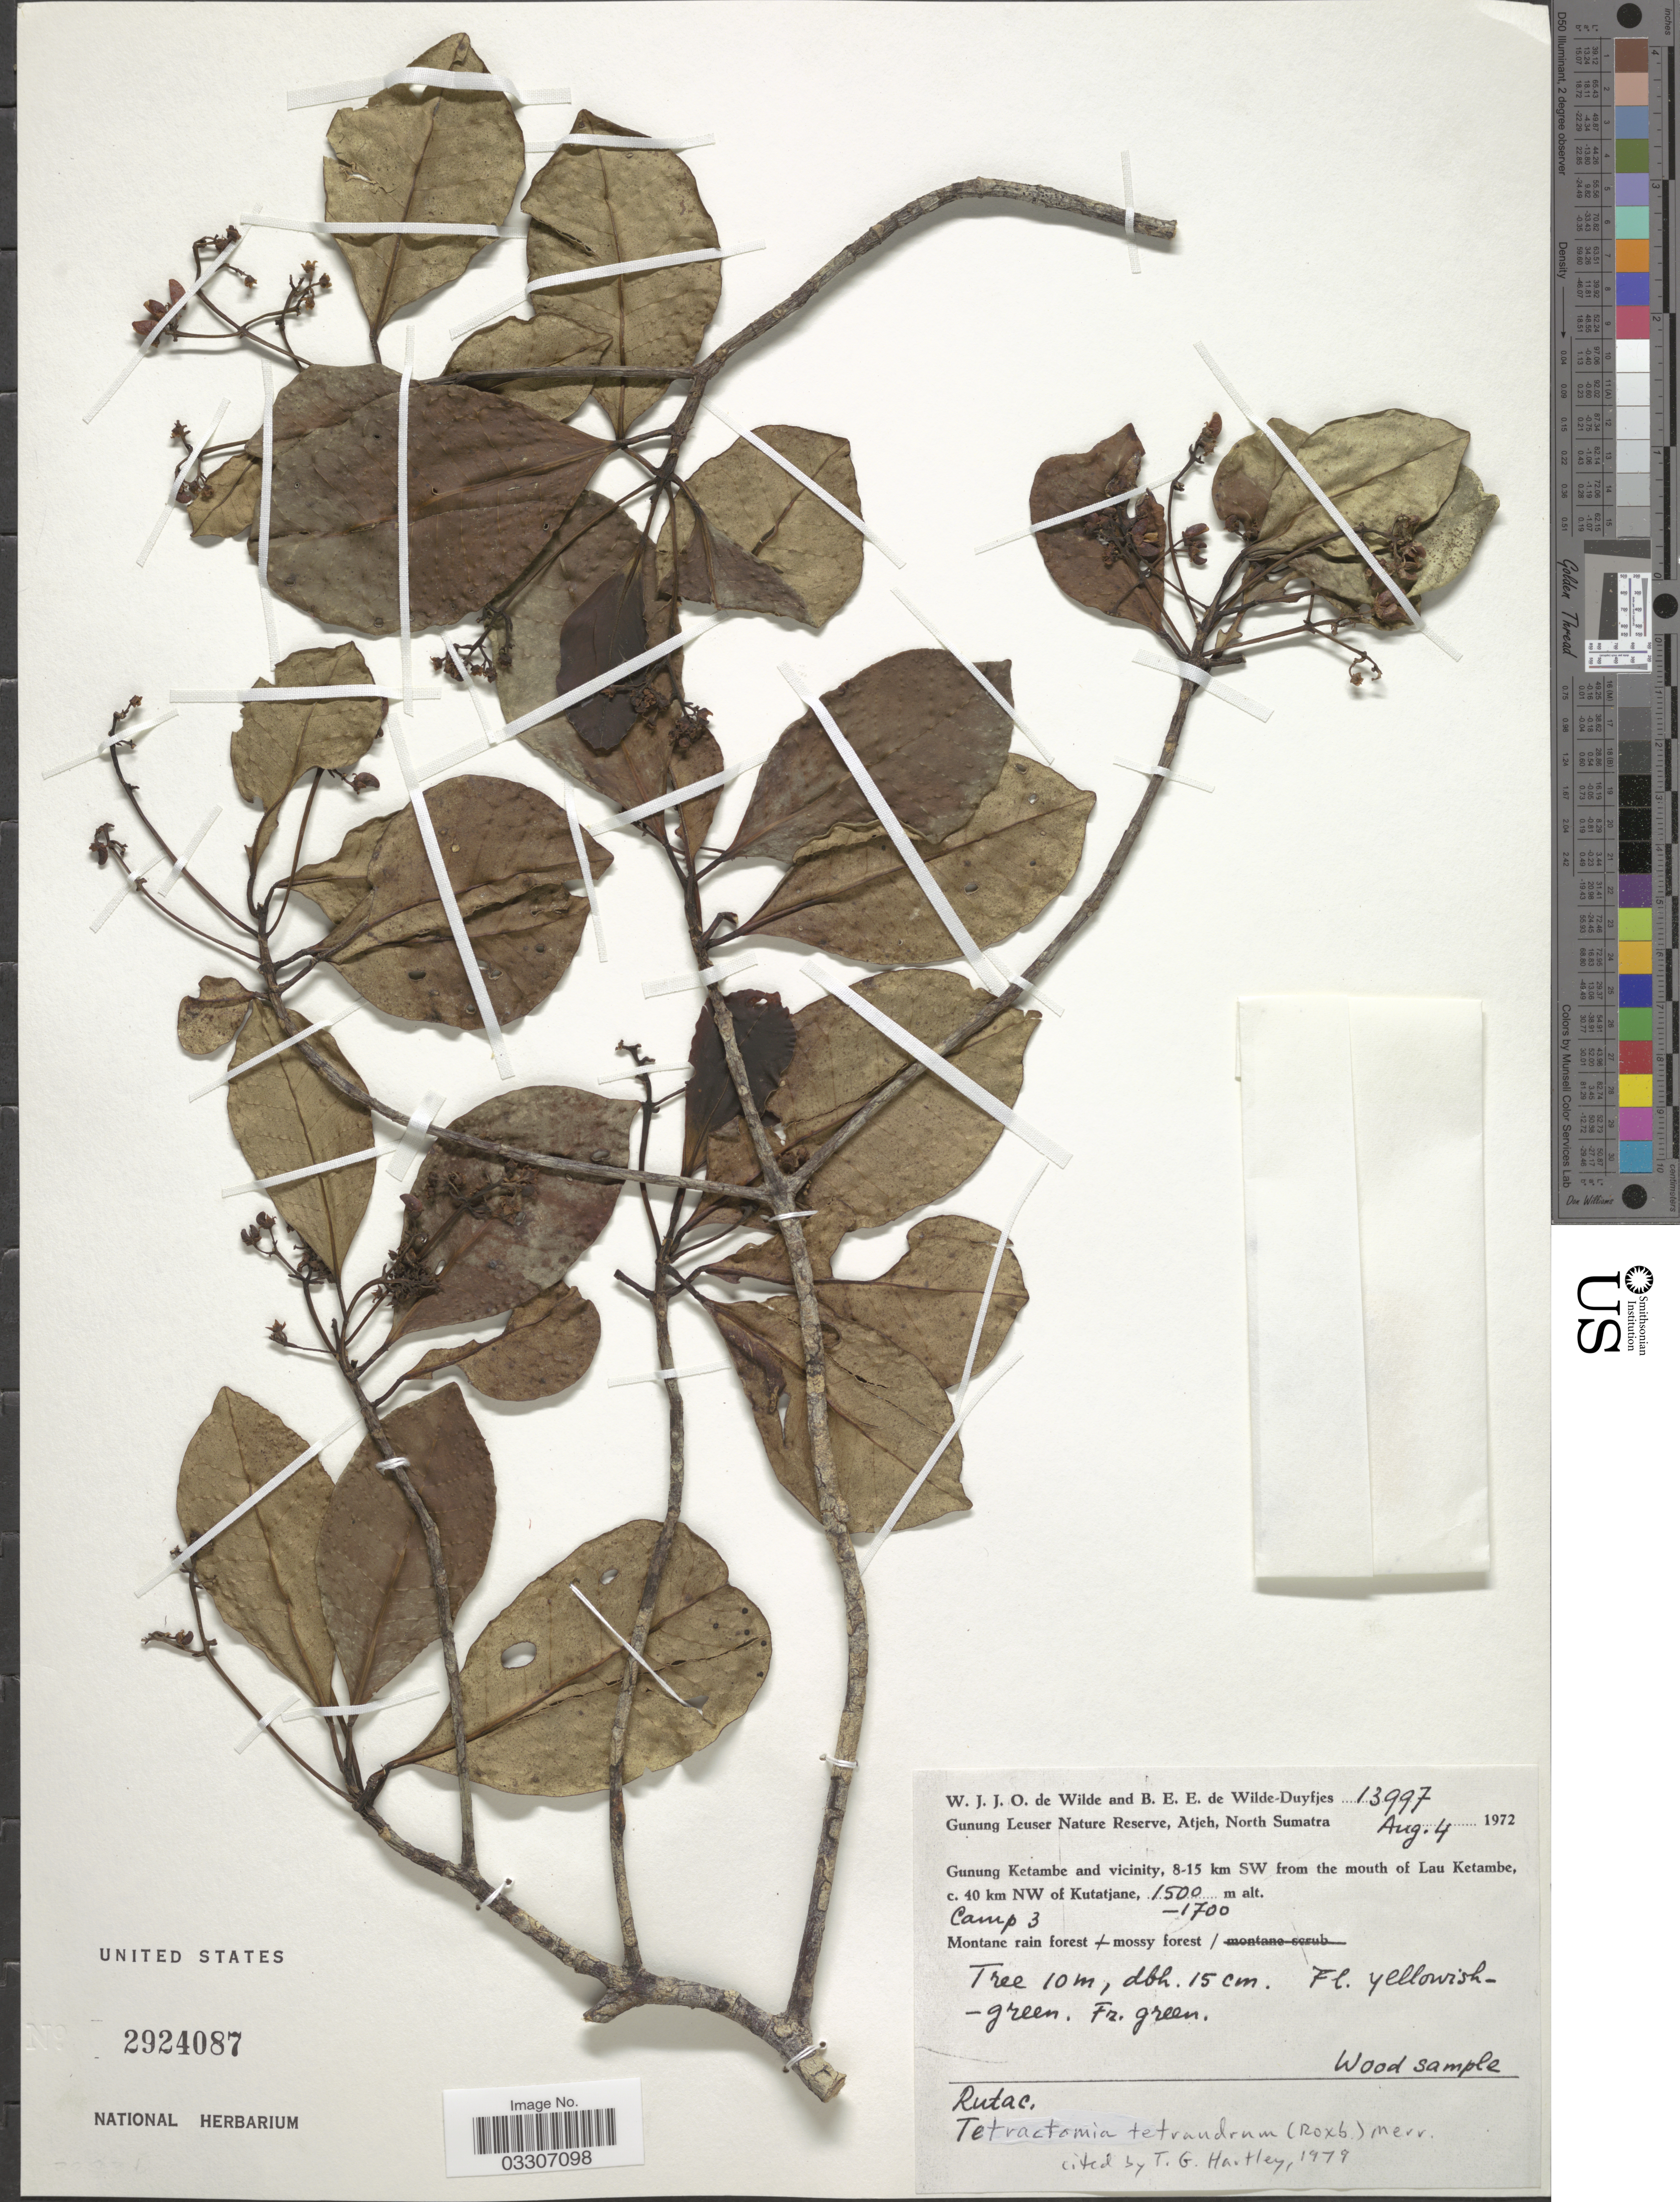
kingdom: Plantae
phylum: Tracheophyta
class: Magnoliopsida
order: Sapindales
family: Rutaceae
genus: Tetractomia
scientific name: Tetractomia tetrandra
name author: (Roxb.) Merr.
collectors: W. J. de Wilde & B. E. de Wilde-Duyfjes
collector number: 13997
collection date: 1972-08-04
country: Indonesia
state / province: Sumatra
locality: Gunung Leuser Nature Reserve, Atjeh, North Sumatra. Gunung Ketambe and vicinity, 8-15 km SW from the mouth of Lau Ketambe, c. 40 km NW of Kutatjane. Camp 3.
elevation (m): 1500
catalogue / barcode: US 2924087